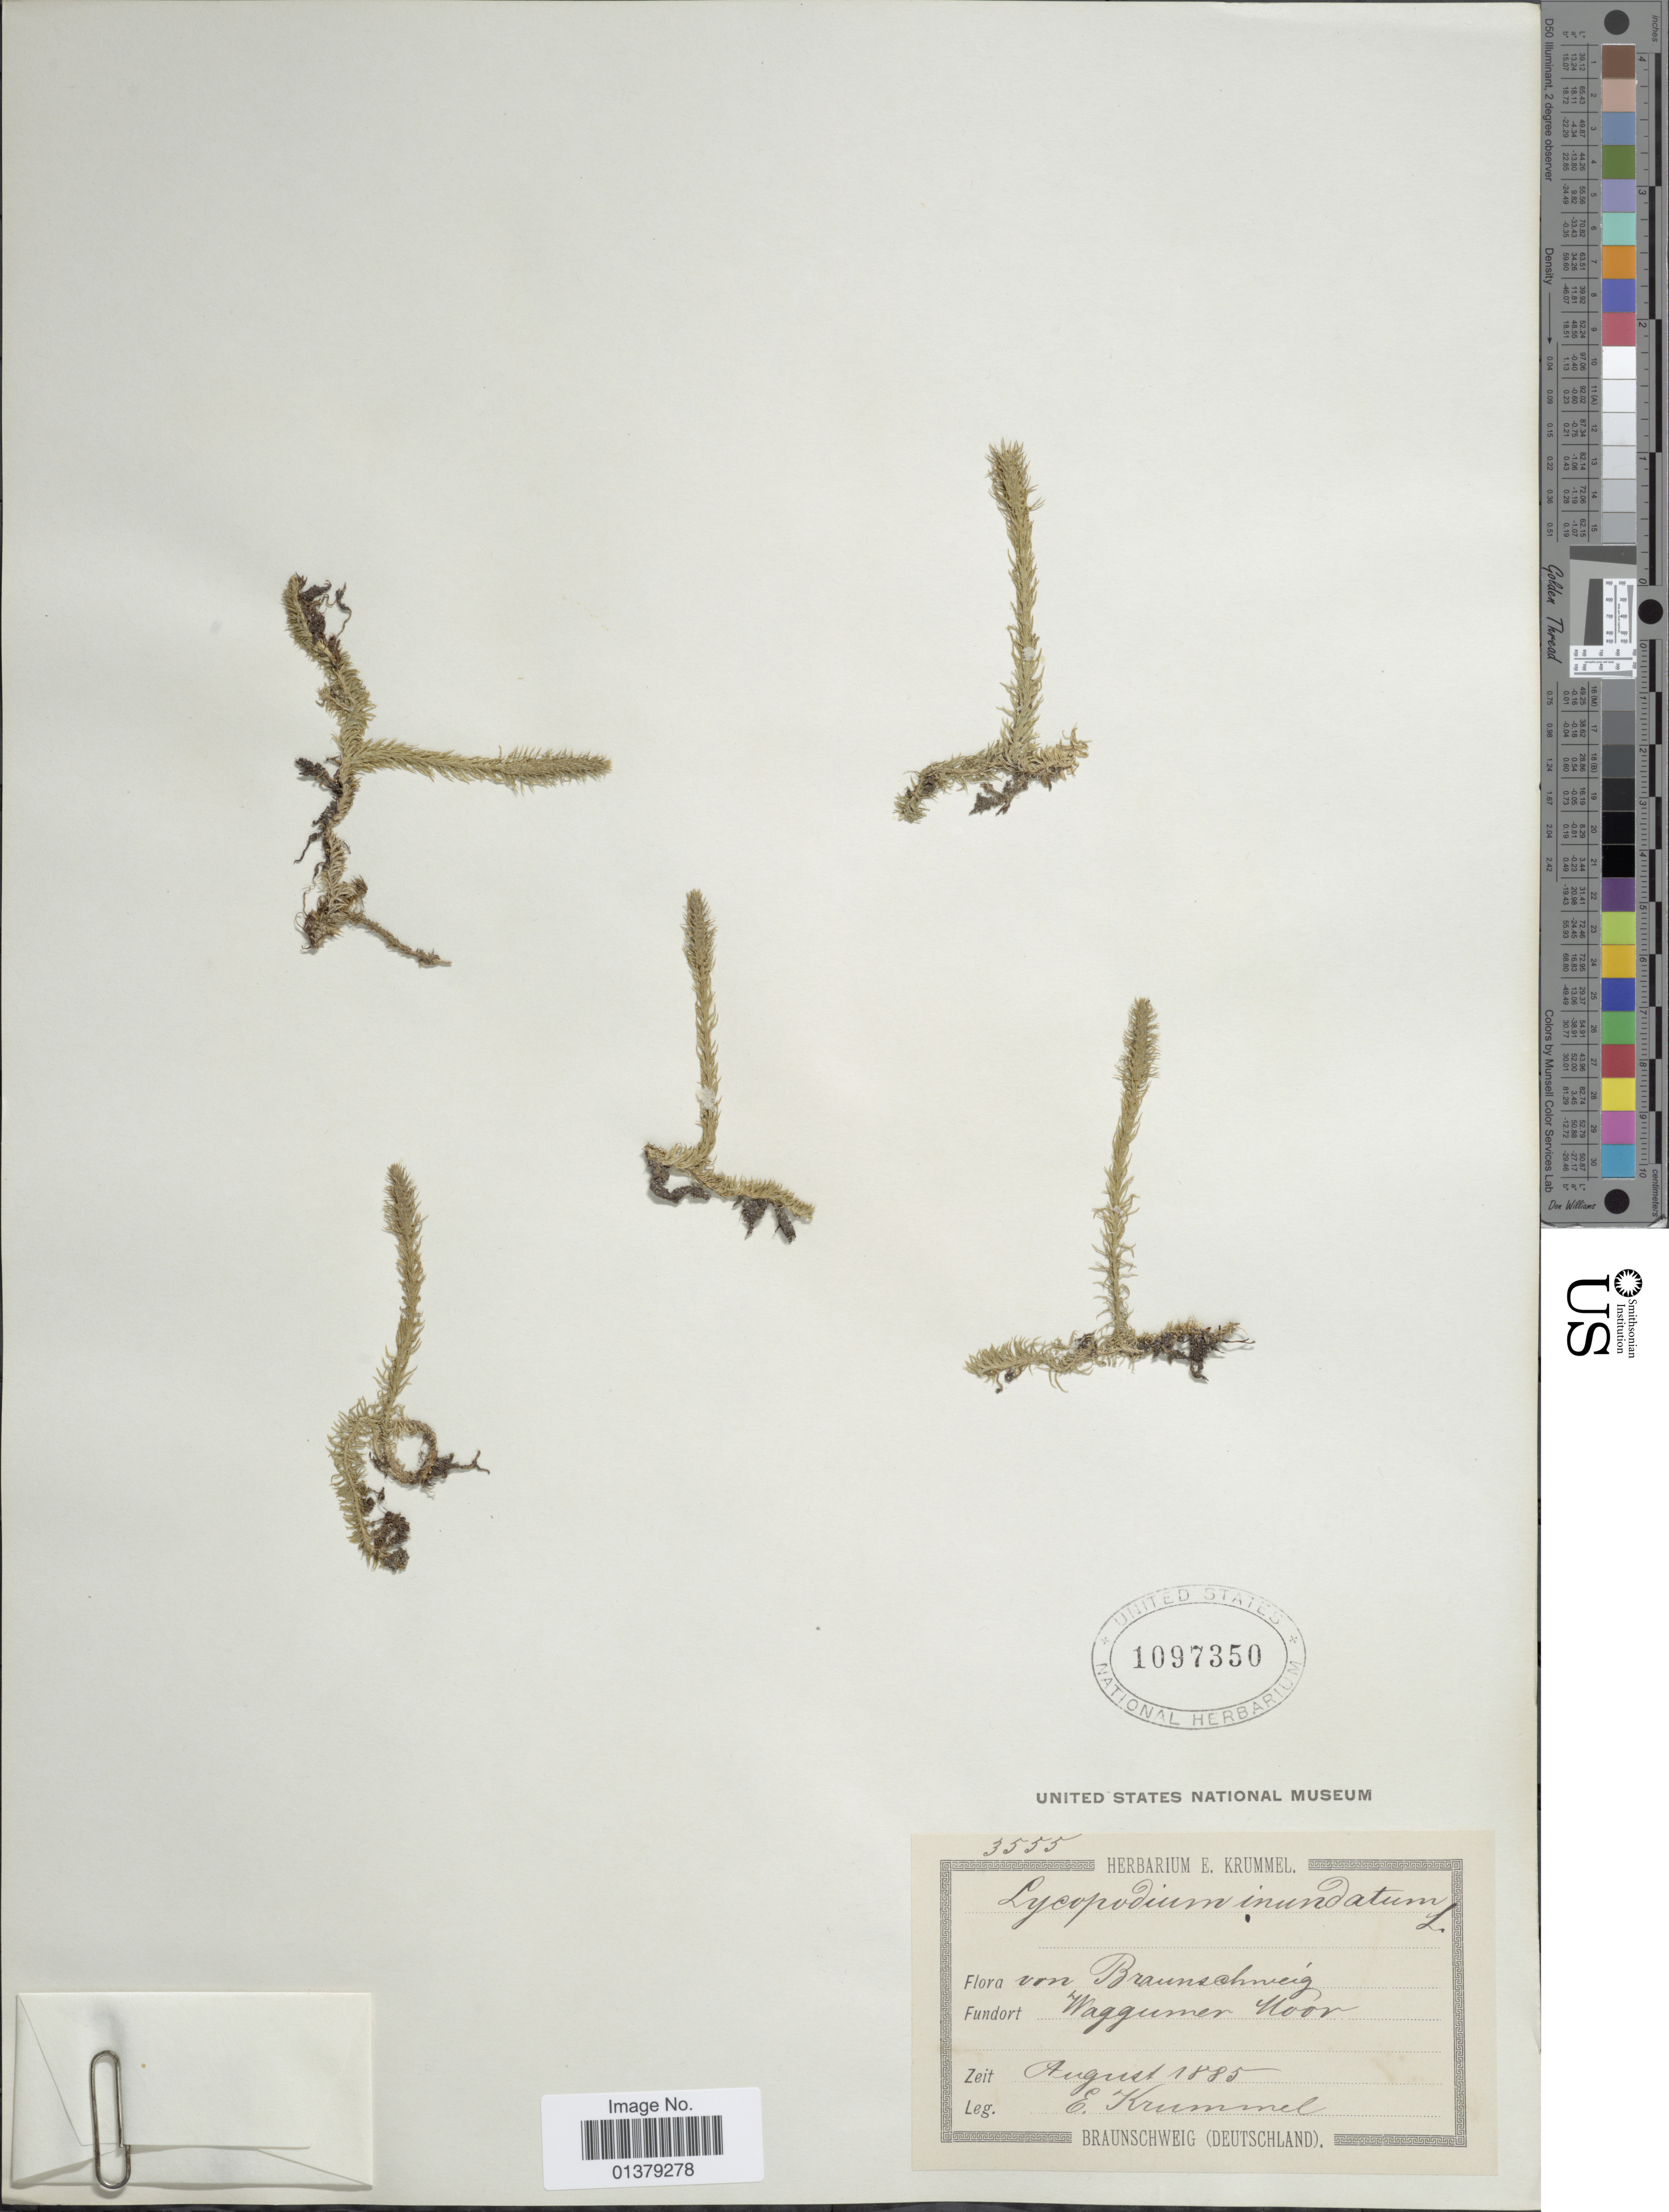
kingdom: Plantae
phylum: Tracheophyta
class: Lycopodiopsida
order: Lycopodiales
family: Lycopodiaceae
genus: Lycopodiella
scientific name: Lycopodiella inundata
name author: (L.) Holub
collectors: E. Krummel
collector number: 3555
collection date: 1885-08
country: Germany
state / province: Niedersachsen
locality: Braunschweig, Waggumer Moor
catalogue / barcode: US 1097350